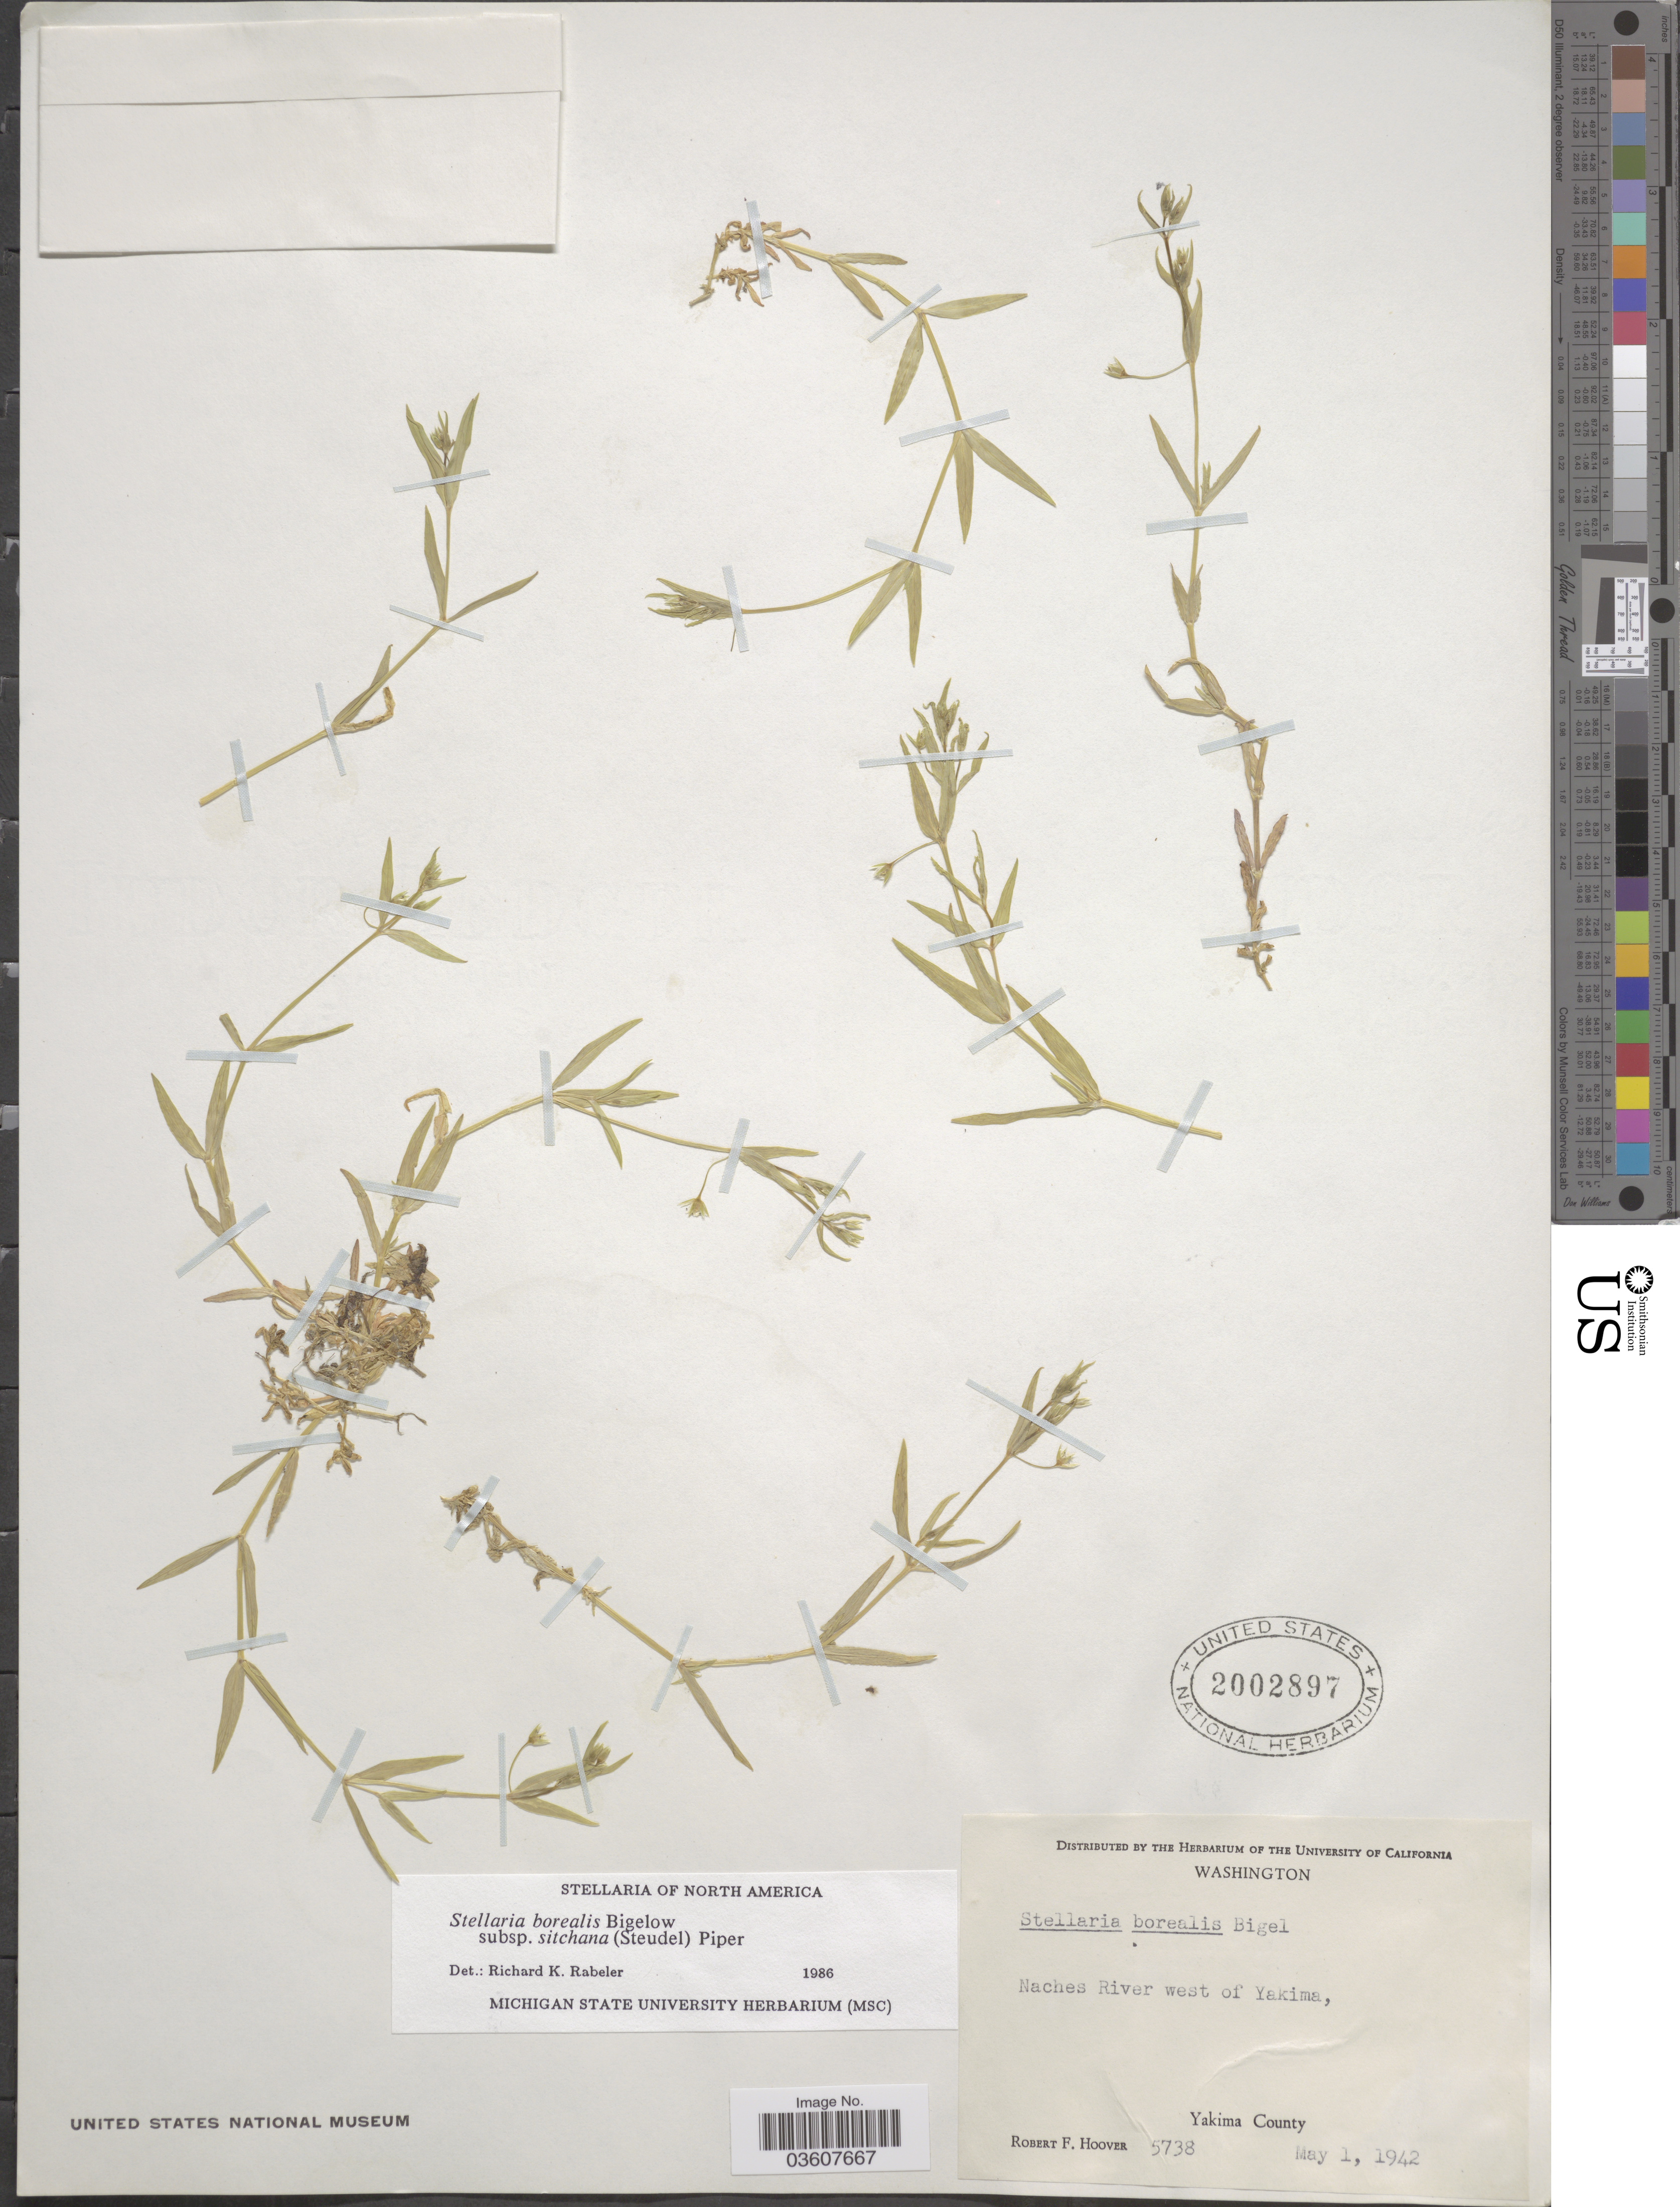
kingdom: Plantae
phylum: Tracheophyta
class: Magnoliopsida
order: Caryophyllales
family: Caryophyllaceae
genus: Stellaria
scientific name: Stellaria borealis subsp. sitchana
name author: (Steud.) Piper & Beattie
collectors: R. F. Hoover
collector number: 5738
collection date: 1942-05-01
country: United States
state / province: Washington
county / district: Yakima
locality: Naches River west of Yakima, Yakima County.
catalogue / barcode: US 2002897